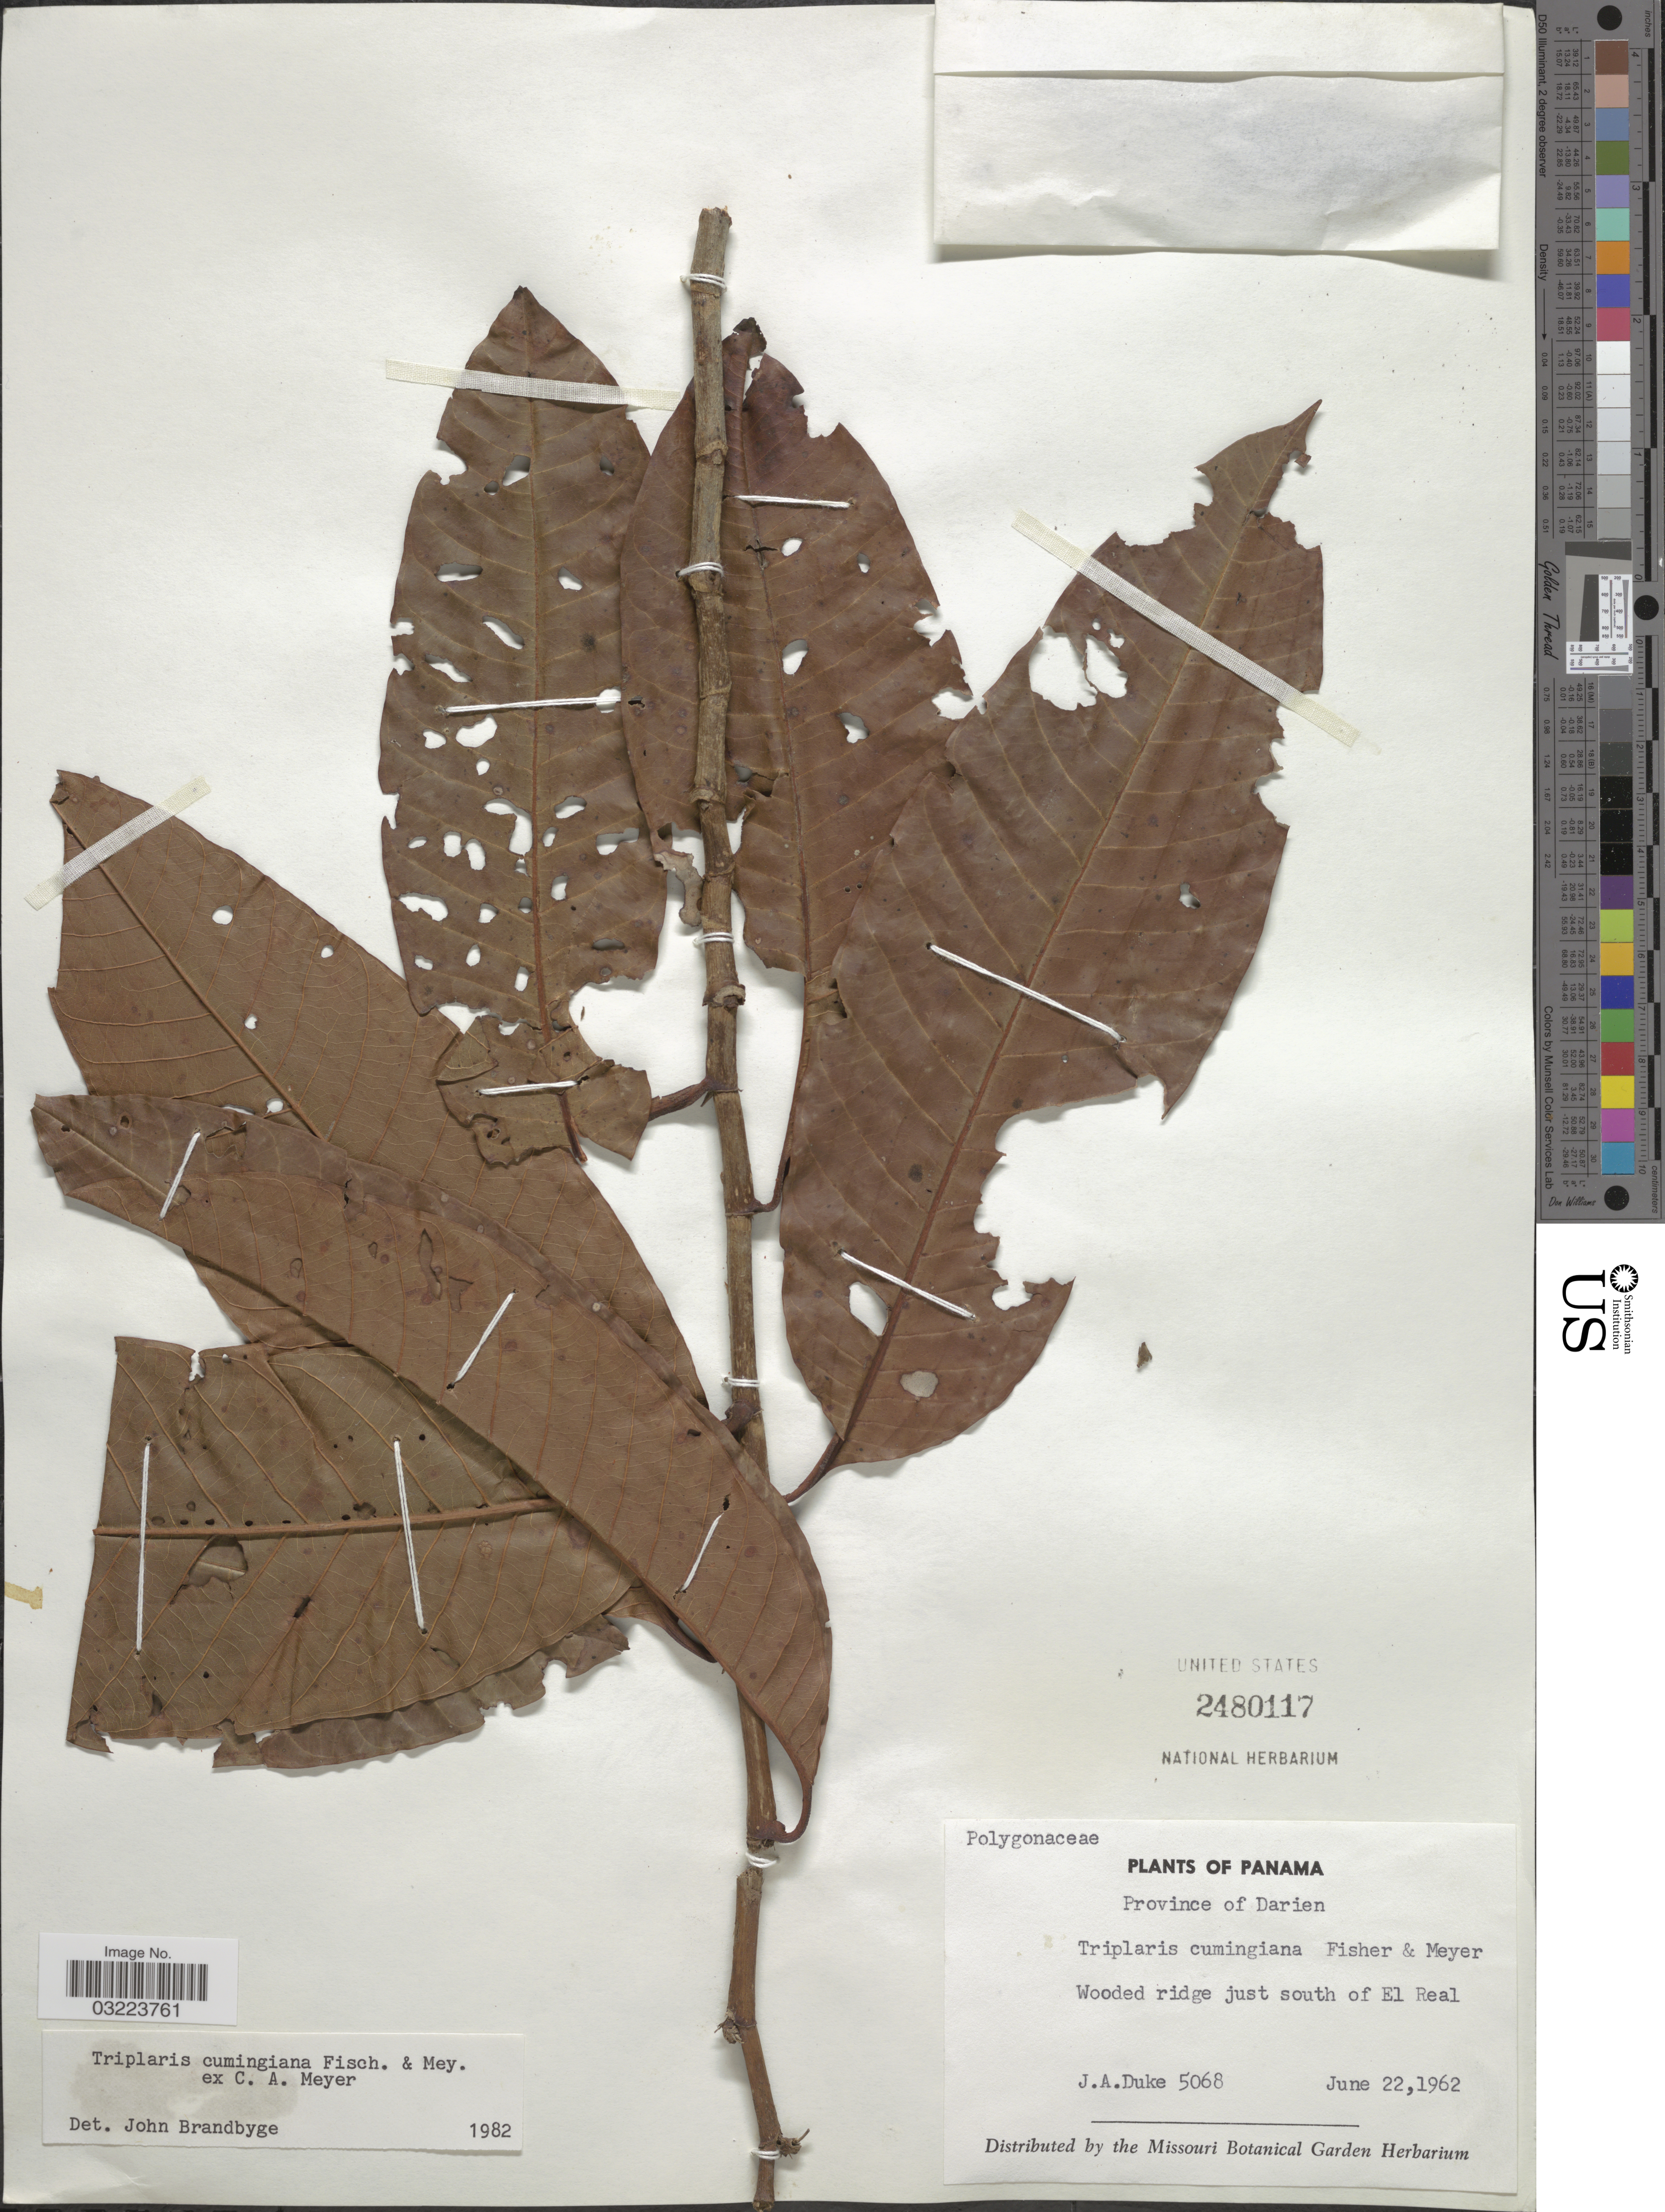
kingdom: Plantae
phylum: Tracheophyta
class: Magnoliopsida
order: Caryophyllales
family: Polygonaceae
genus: Triplaris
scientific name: Triplaris cumingiana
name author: Fisch. & C.A. Mey. ex C.A. Mey.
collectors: J. A. Duke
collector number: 5068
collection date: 1962-06-22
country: Panama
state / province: Darién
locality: Wooded ridge just south of El Real.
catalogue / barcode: US 2480117